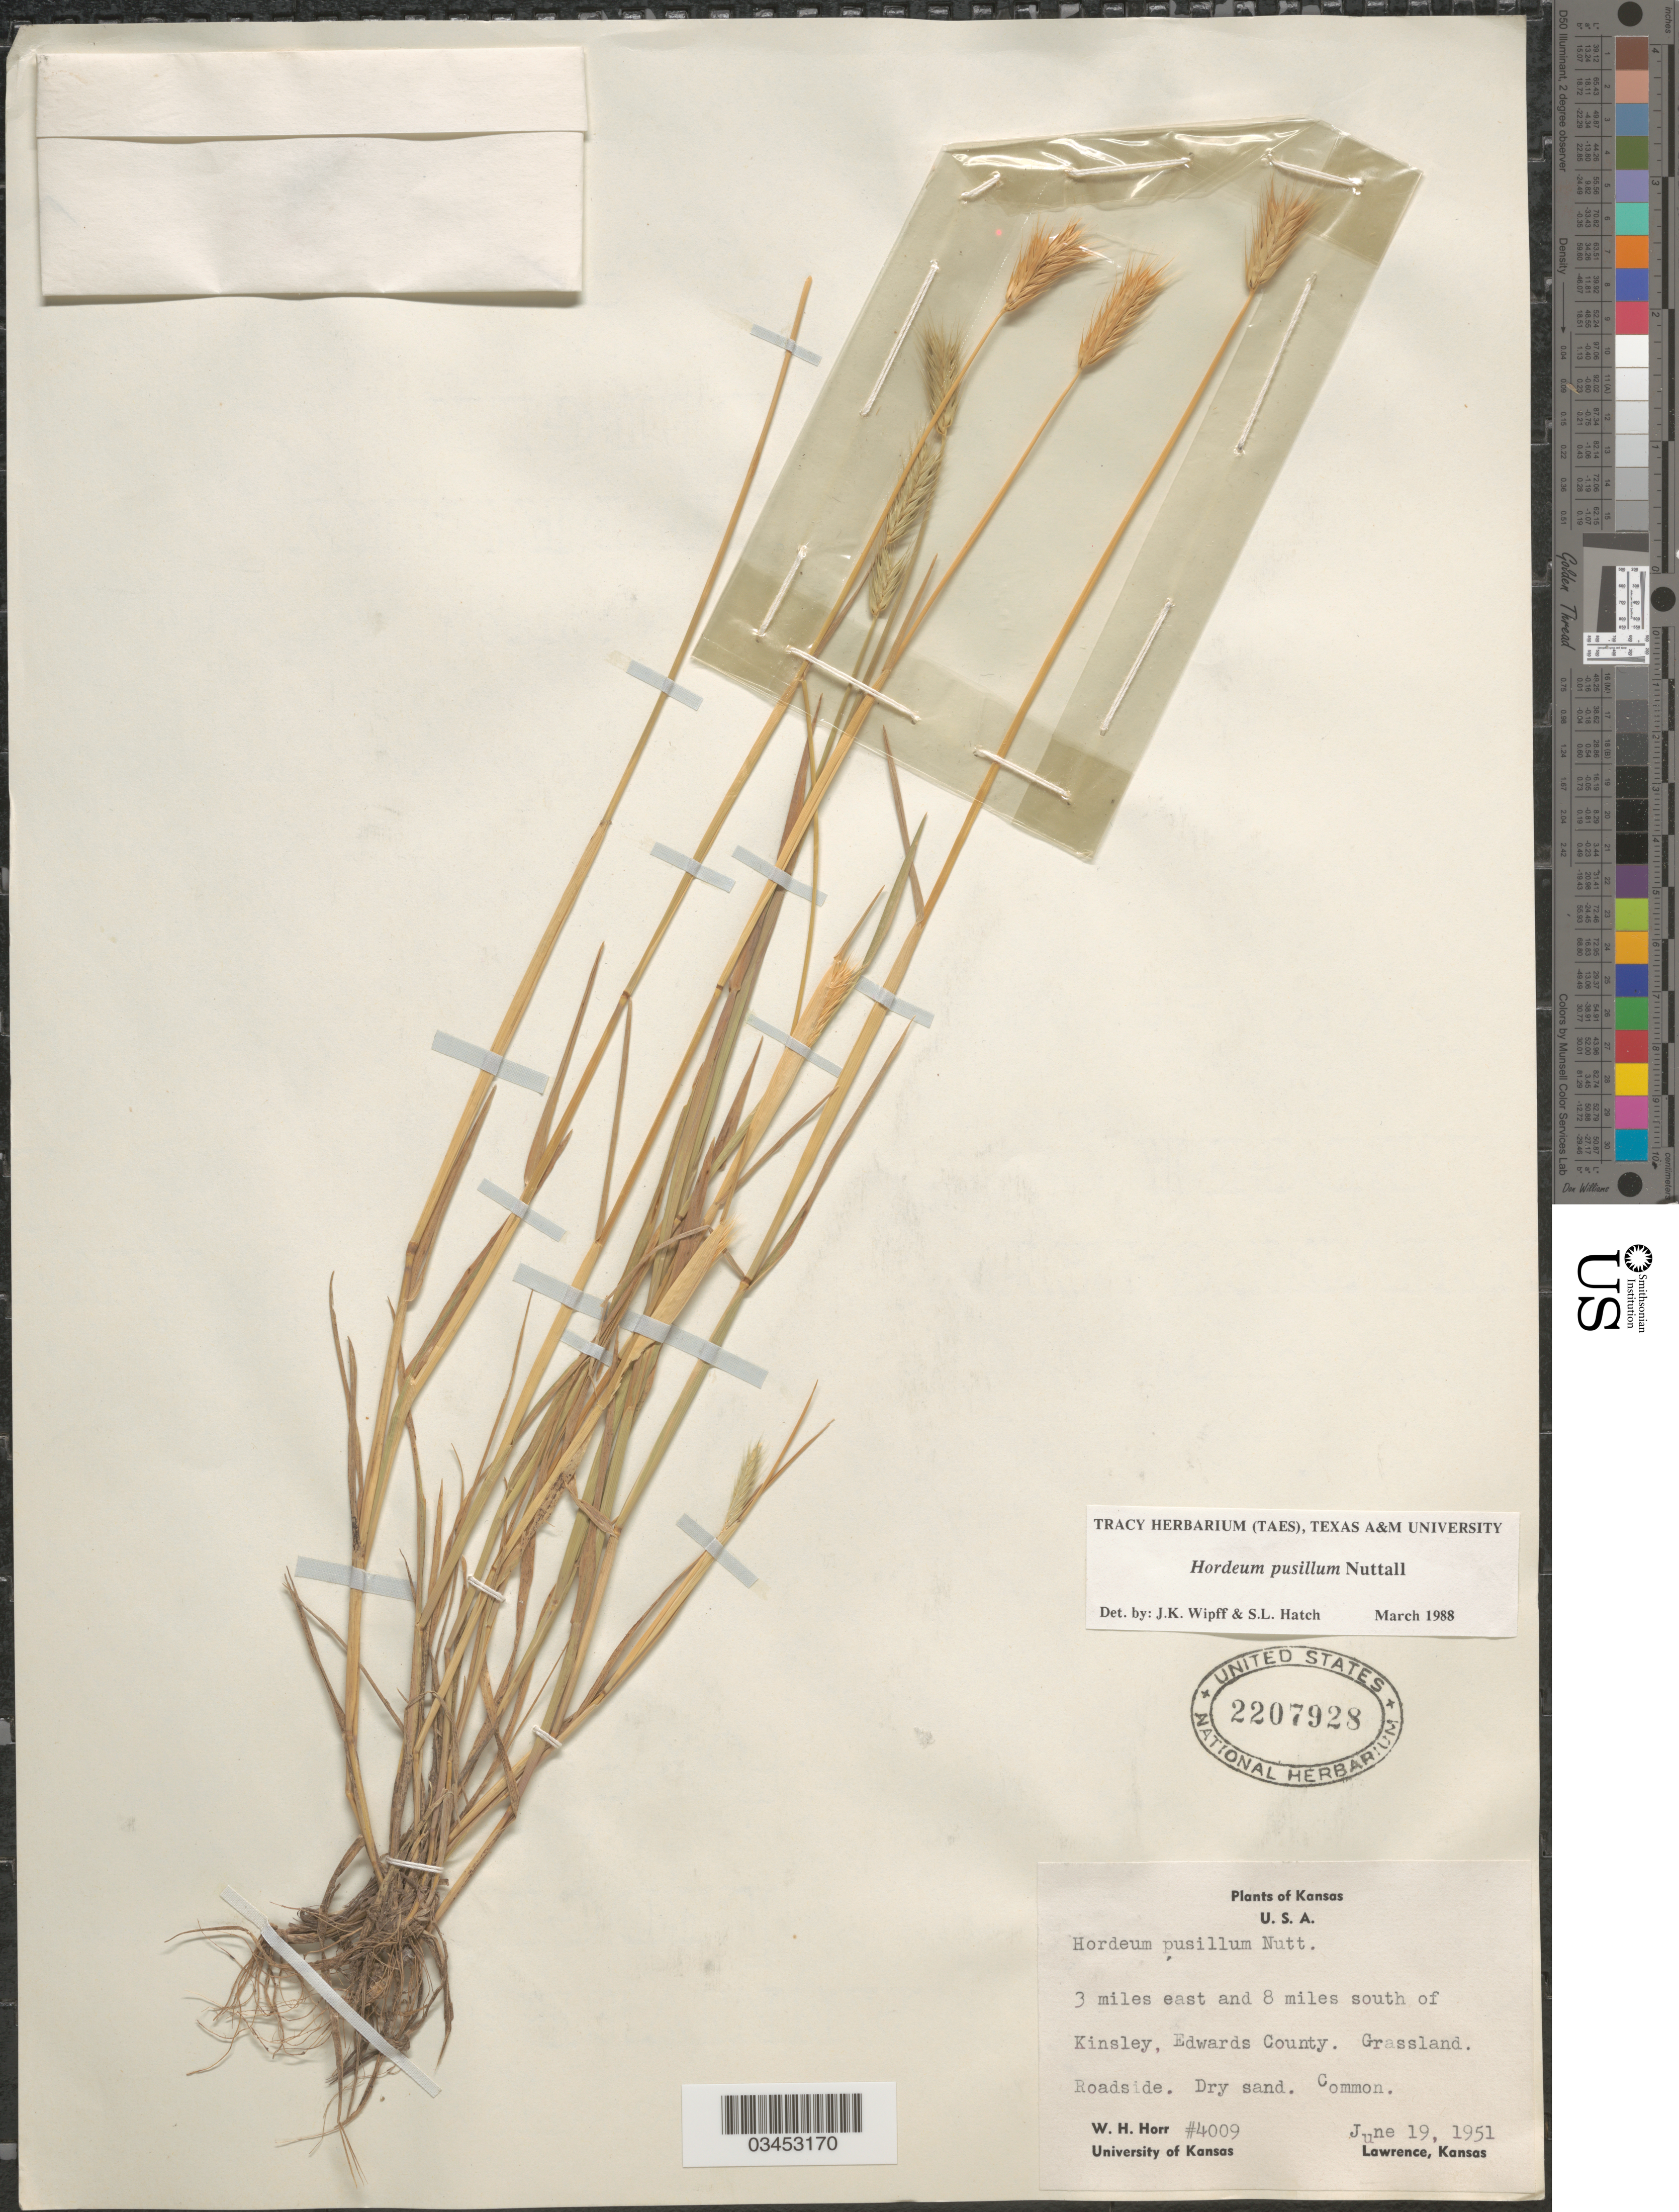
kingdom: Plantae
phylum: Tracheophyta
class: Liliopsida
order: Poales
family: Poaceae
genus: Hordeum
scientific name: Hordeum pusillum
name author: Nutt.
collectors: W. H. Horr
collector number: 4009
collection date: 1951-06-19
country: United States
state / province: Kansas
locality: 3 miles east and 8 miles south of Kinsley, Edwards County.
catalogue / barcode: US 2207928